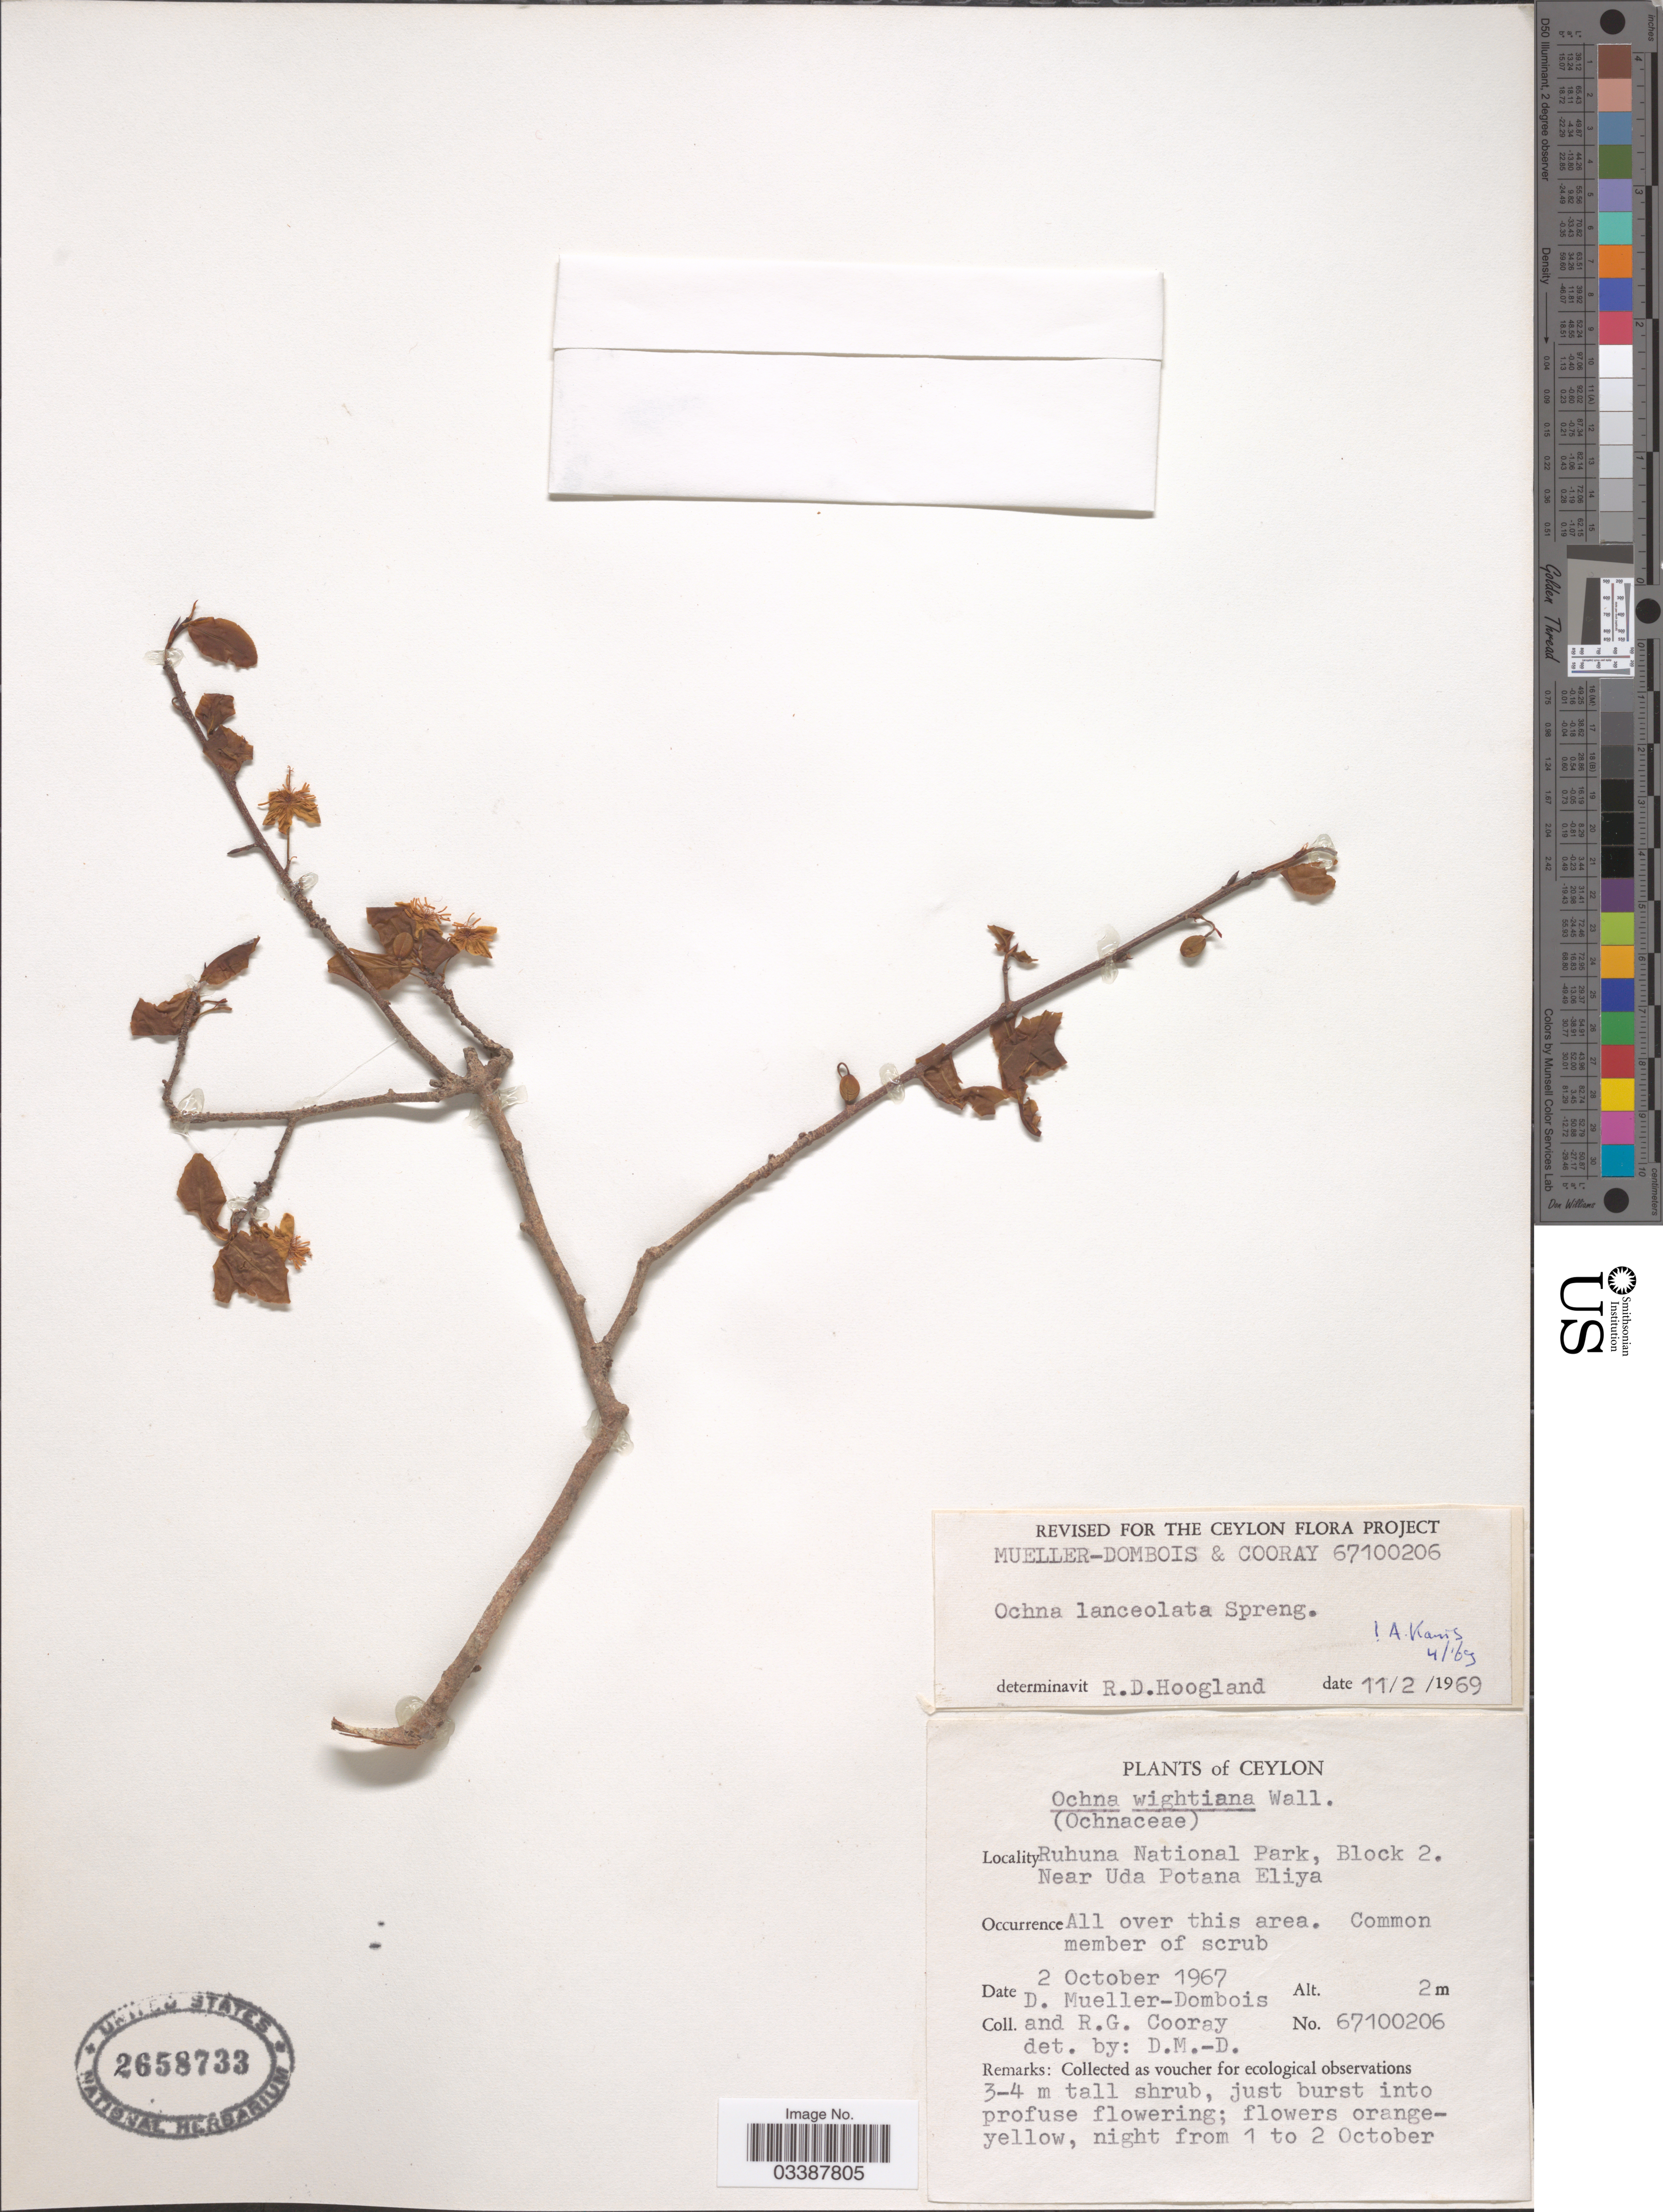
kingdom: Plantae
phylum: Tracheophyta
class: Magnoliopsida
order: Malpighiales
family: Ochnaceae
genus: Ochna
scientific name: Ochna lanceolata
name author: Spreng.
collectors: D. Mueller-Dombois & R. Cooray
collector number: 67100206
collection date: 1967-10-02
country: Sri Lanka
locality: Ceylon. Ruhuna National Park, Block 2. Near Uda Potana Eliya.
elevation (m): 2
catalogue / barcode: US 2658733